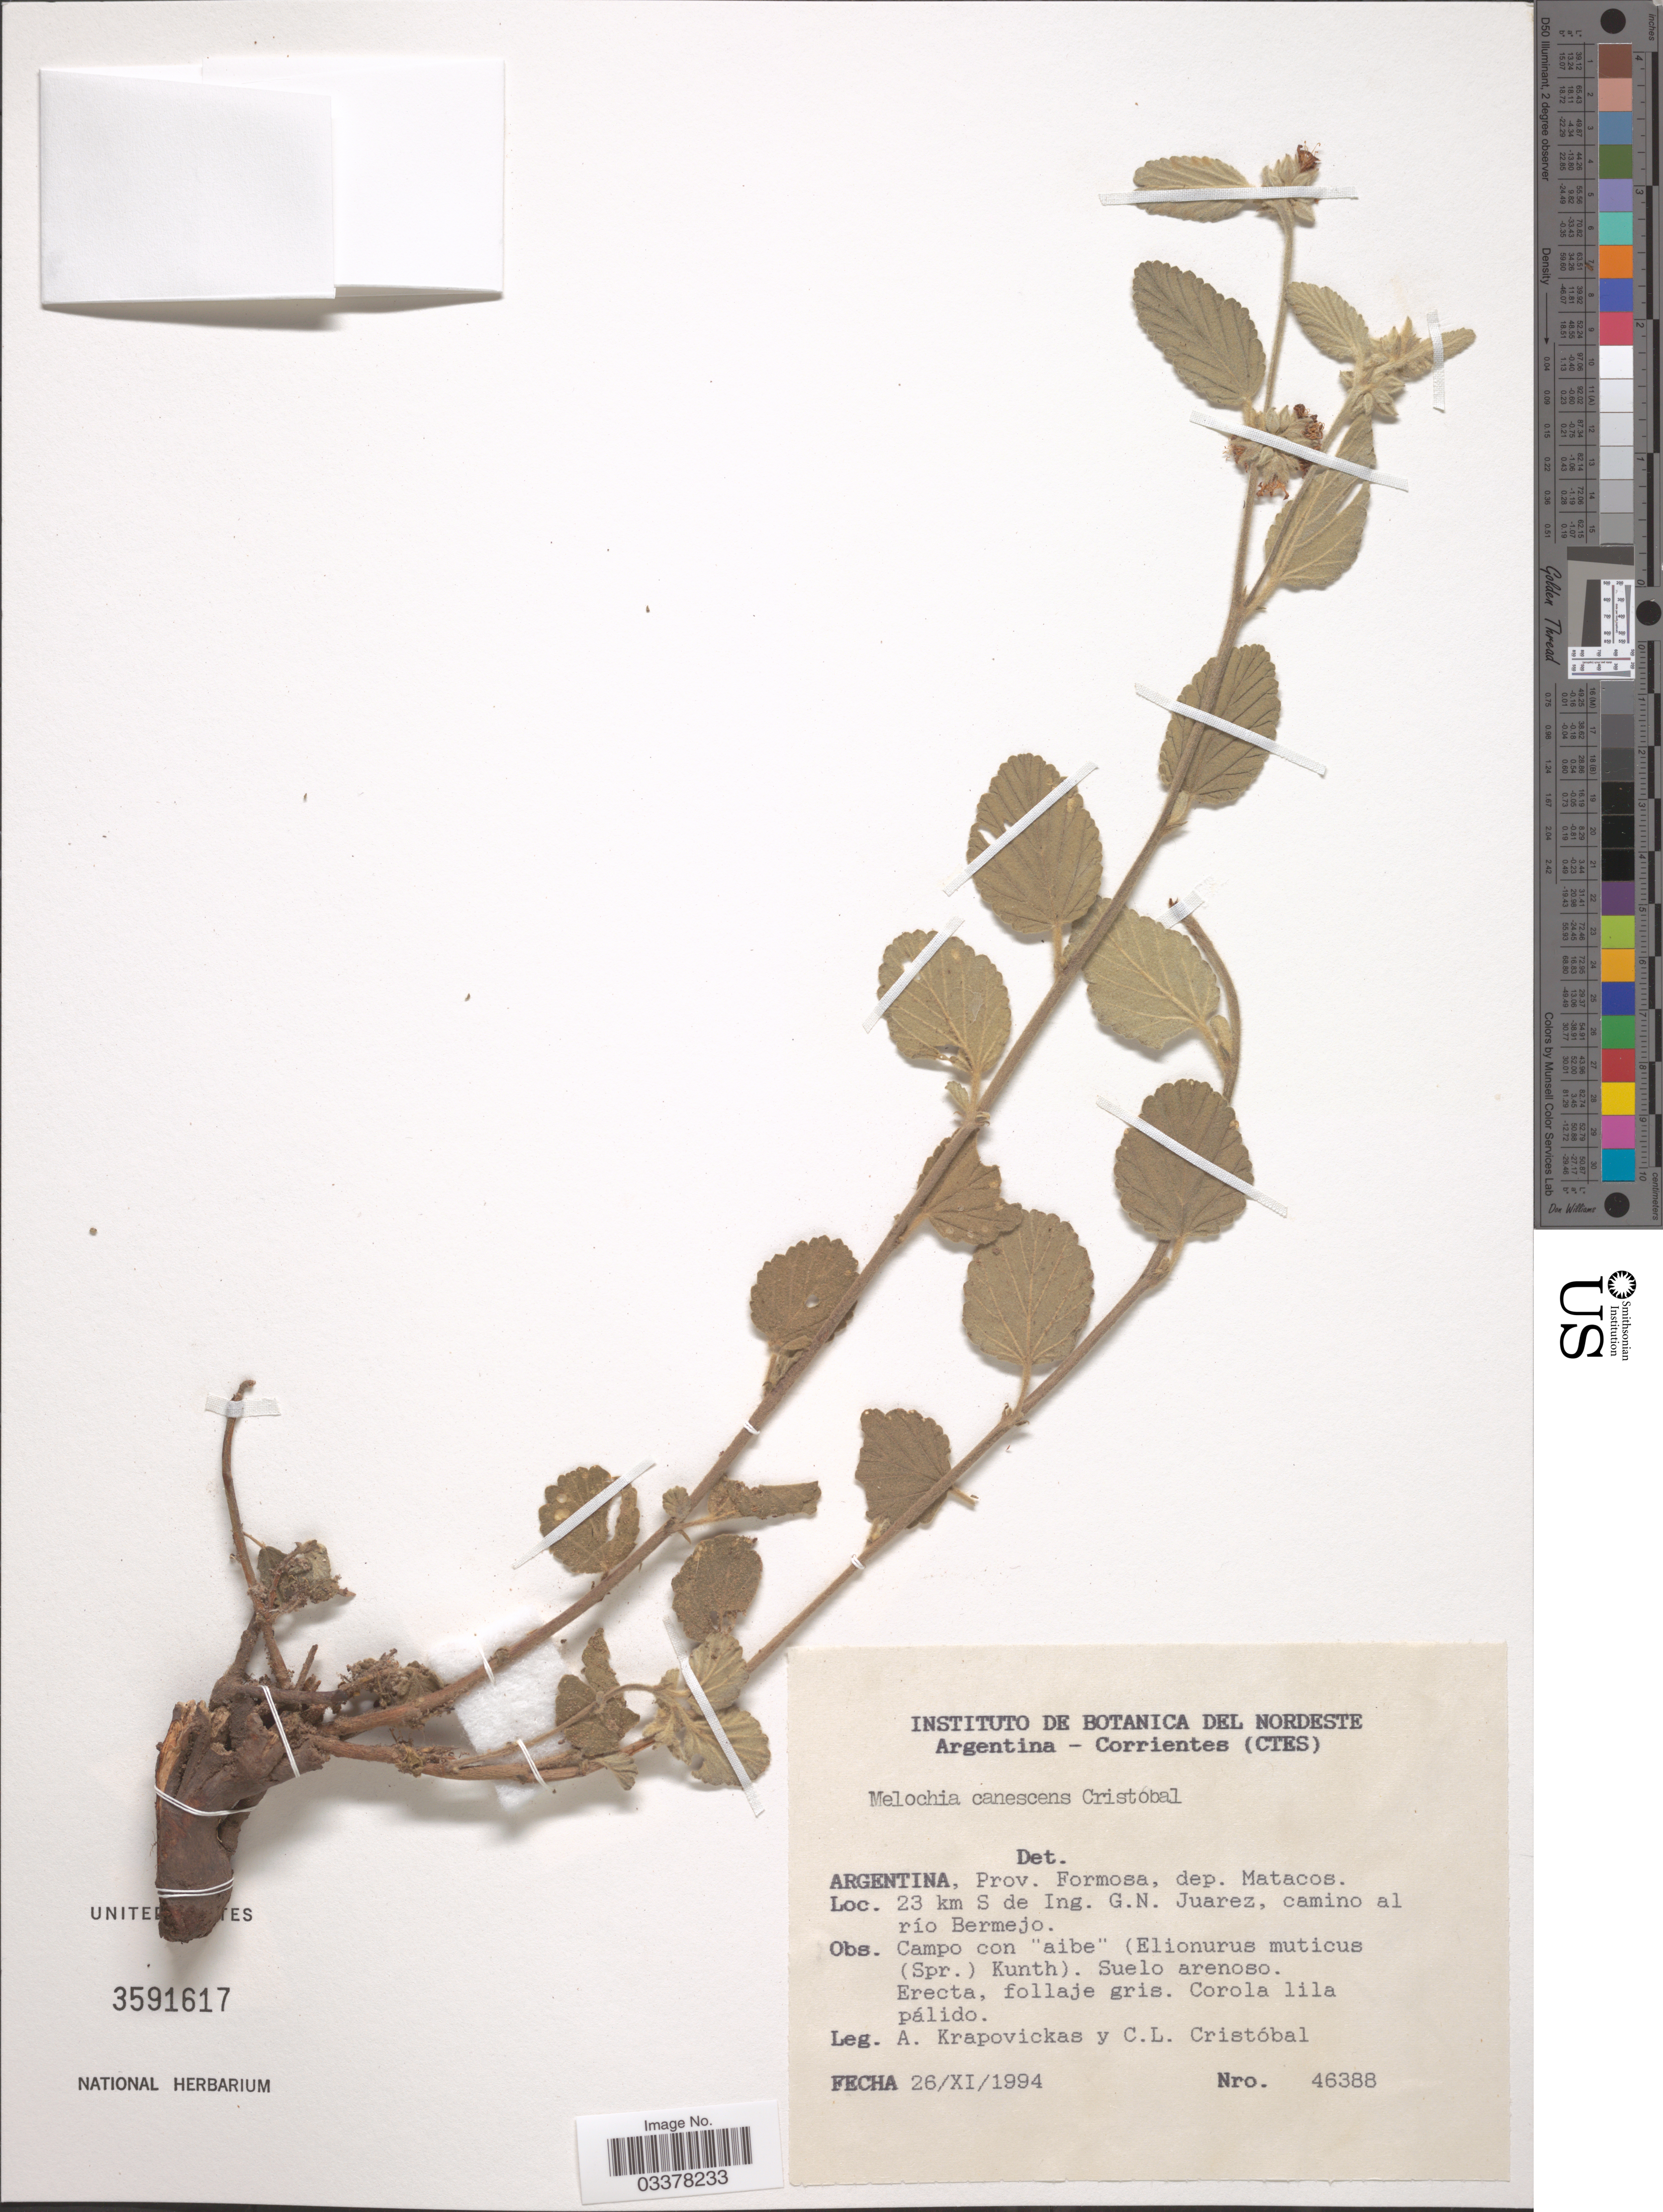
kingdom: Plantae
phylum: Tracheophyta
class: Magnoliopsida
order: Malvales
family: Malvaceae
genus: Melochia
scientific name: Melochia canescens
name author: Cristóbal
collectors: A. Krapovickas & C. L. Cristóbal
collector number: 46388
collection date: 1994-11-26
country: Argentina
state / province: Formosa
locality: Dep. Matacos. 23 km S de Ing. G.N. Juarez, camino al río Bermejo.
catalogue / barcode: US 3591617